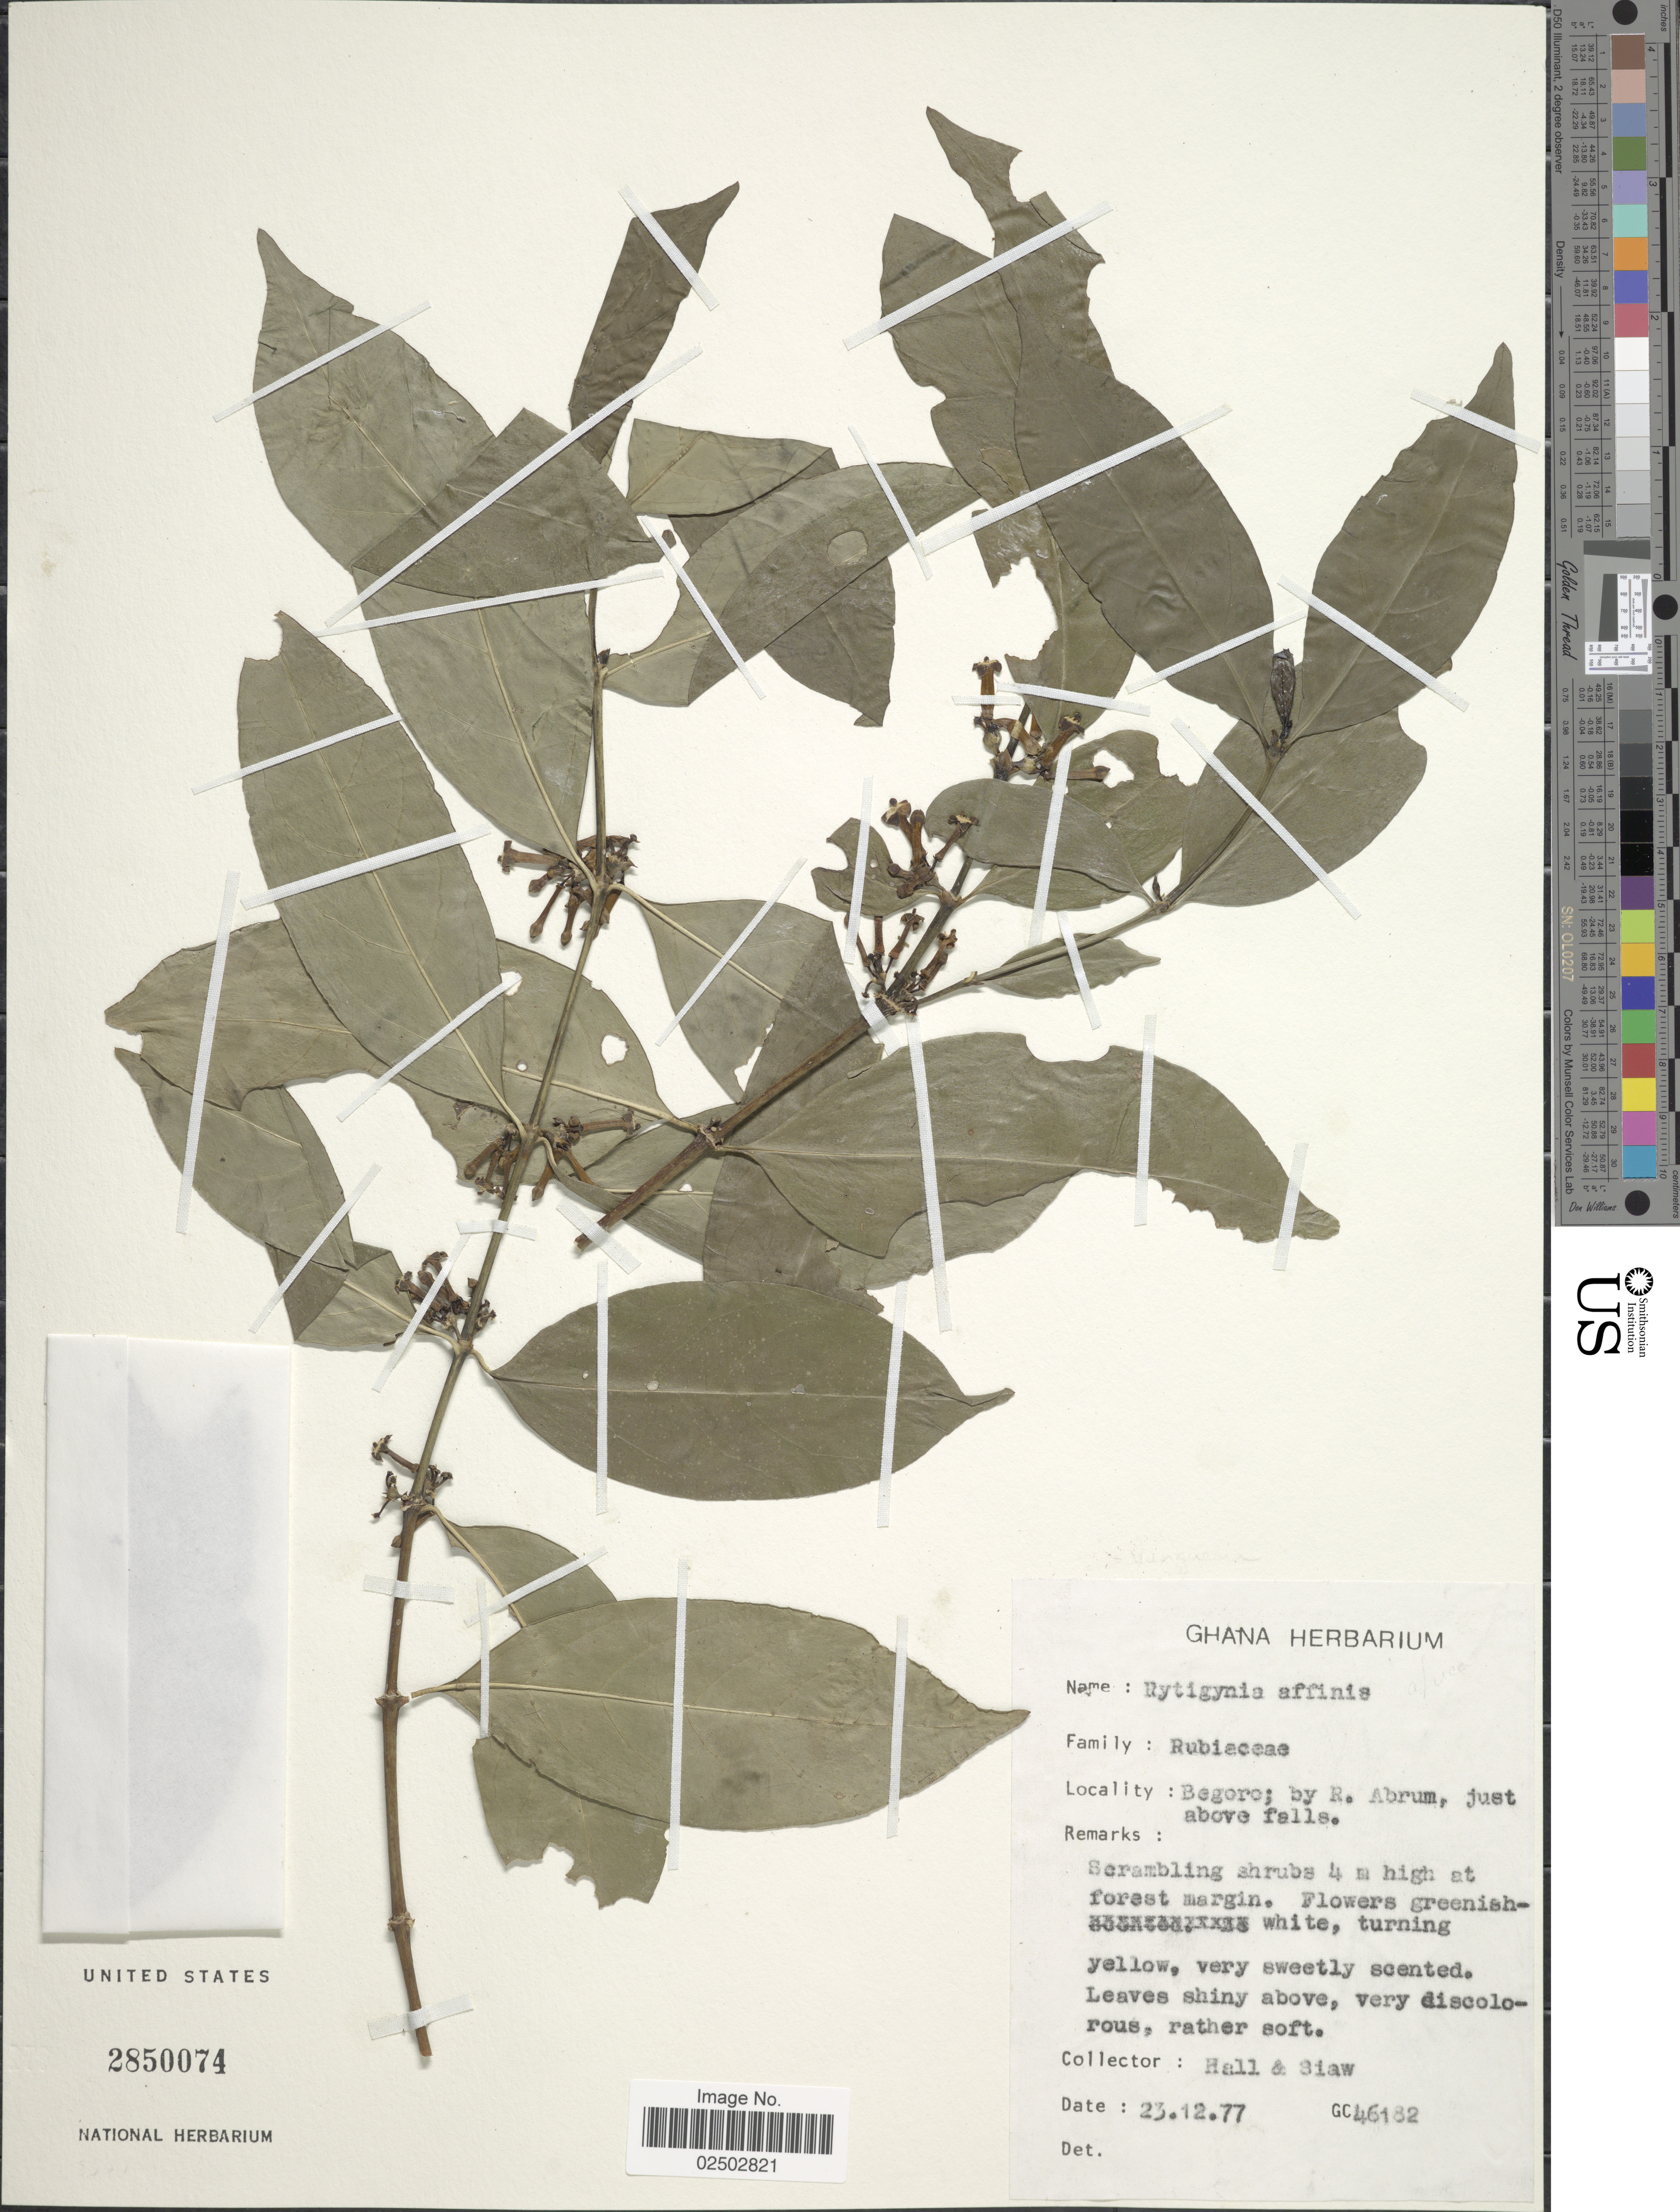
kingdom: Plantae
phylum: Tracheophyta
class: Magnoliopsida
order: Gentianales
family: Rubiaceae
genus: Rytigynia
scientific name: Rytigynia affinis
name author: (Robyns) Hepper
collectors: -- Hall & Siaw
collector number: GC46182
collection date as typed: Transcribed d/m/y: 23/12/77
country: Ghana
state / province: Eastern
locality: Begoro, by R. Abrum, just above falls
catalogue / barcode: US 2850074